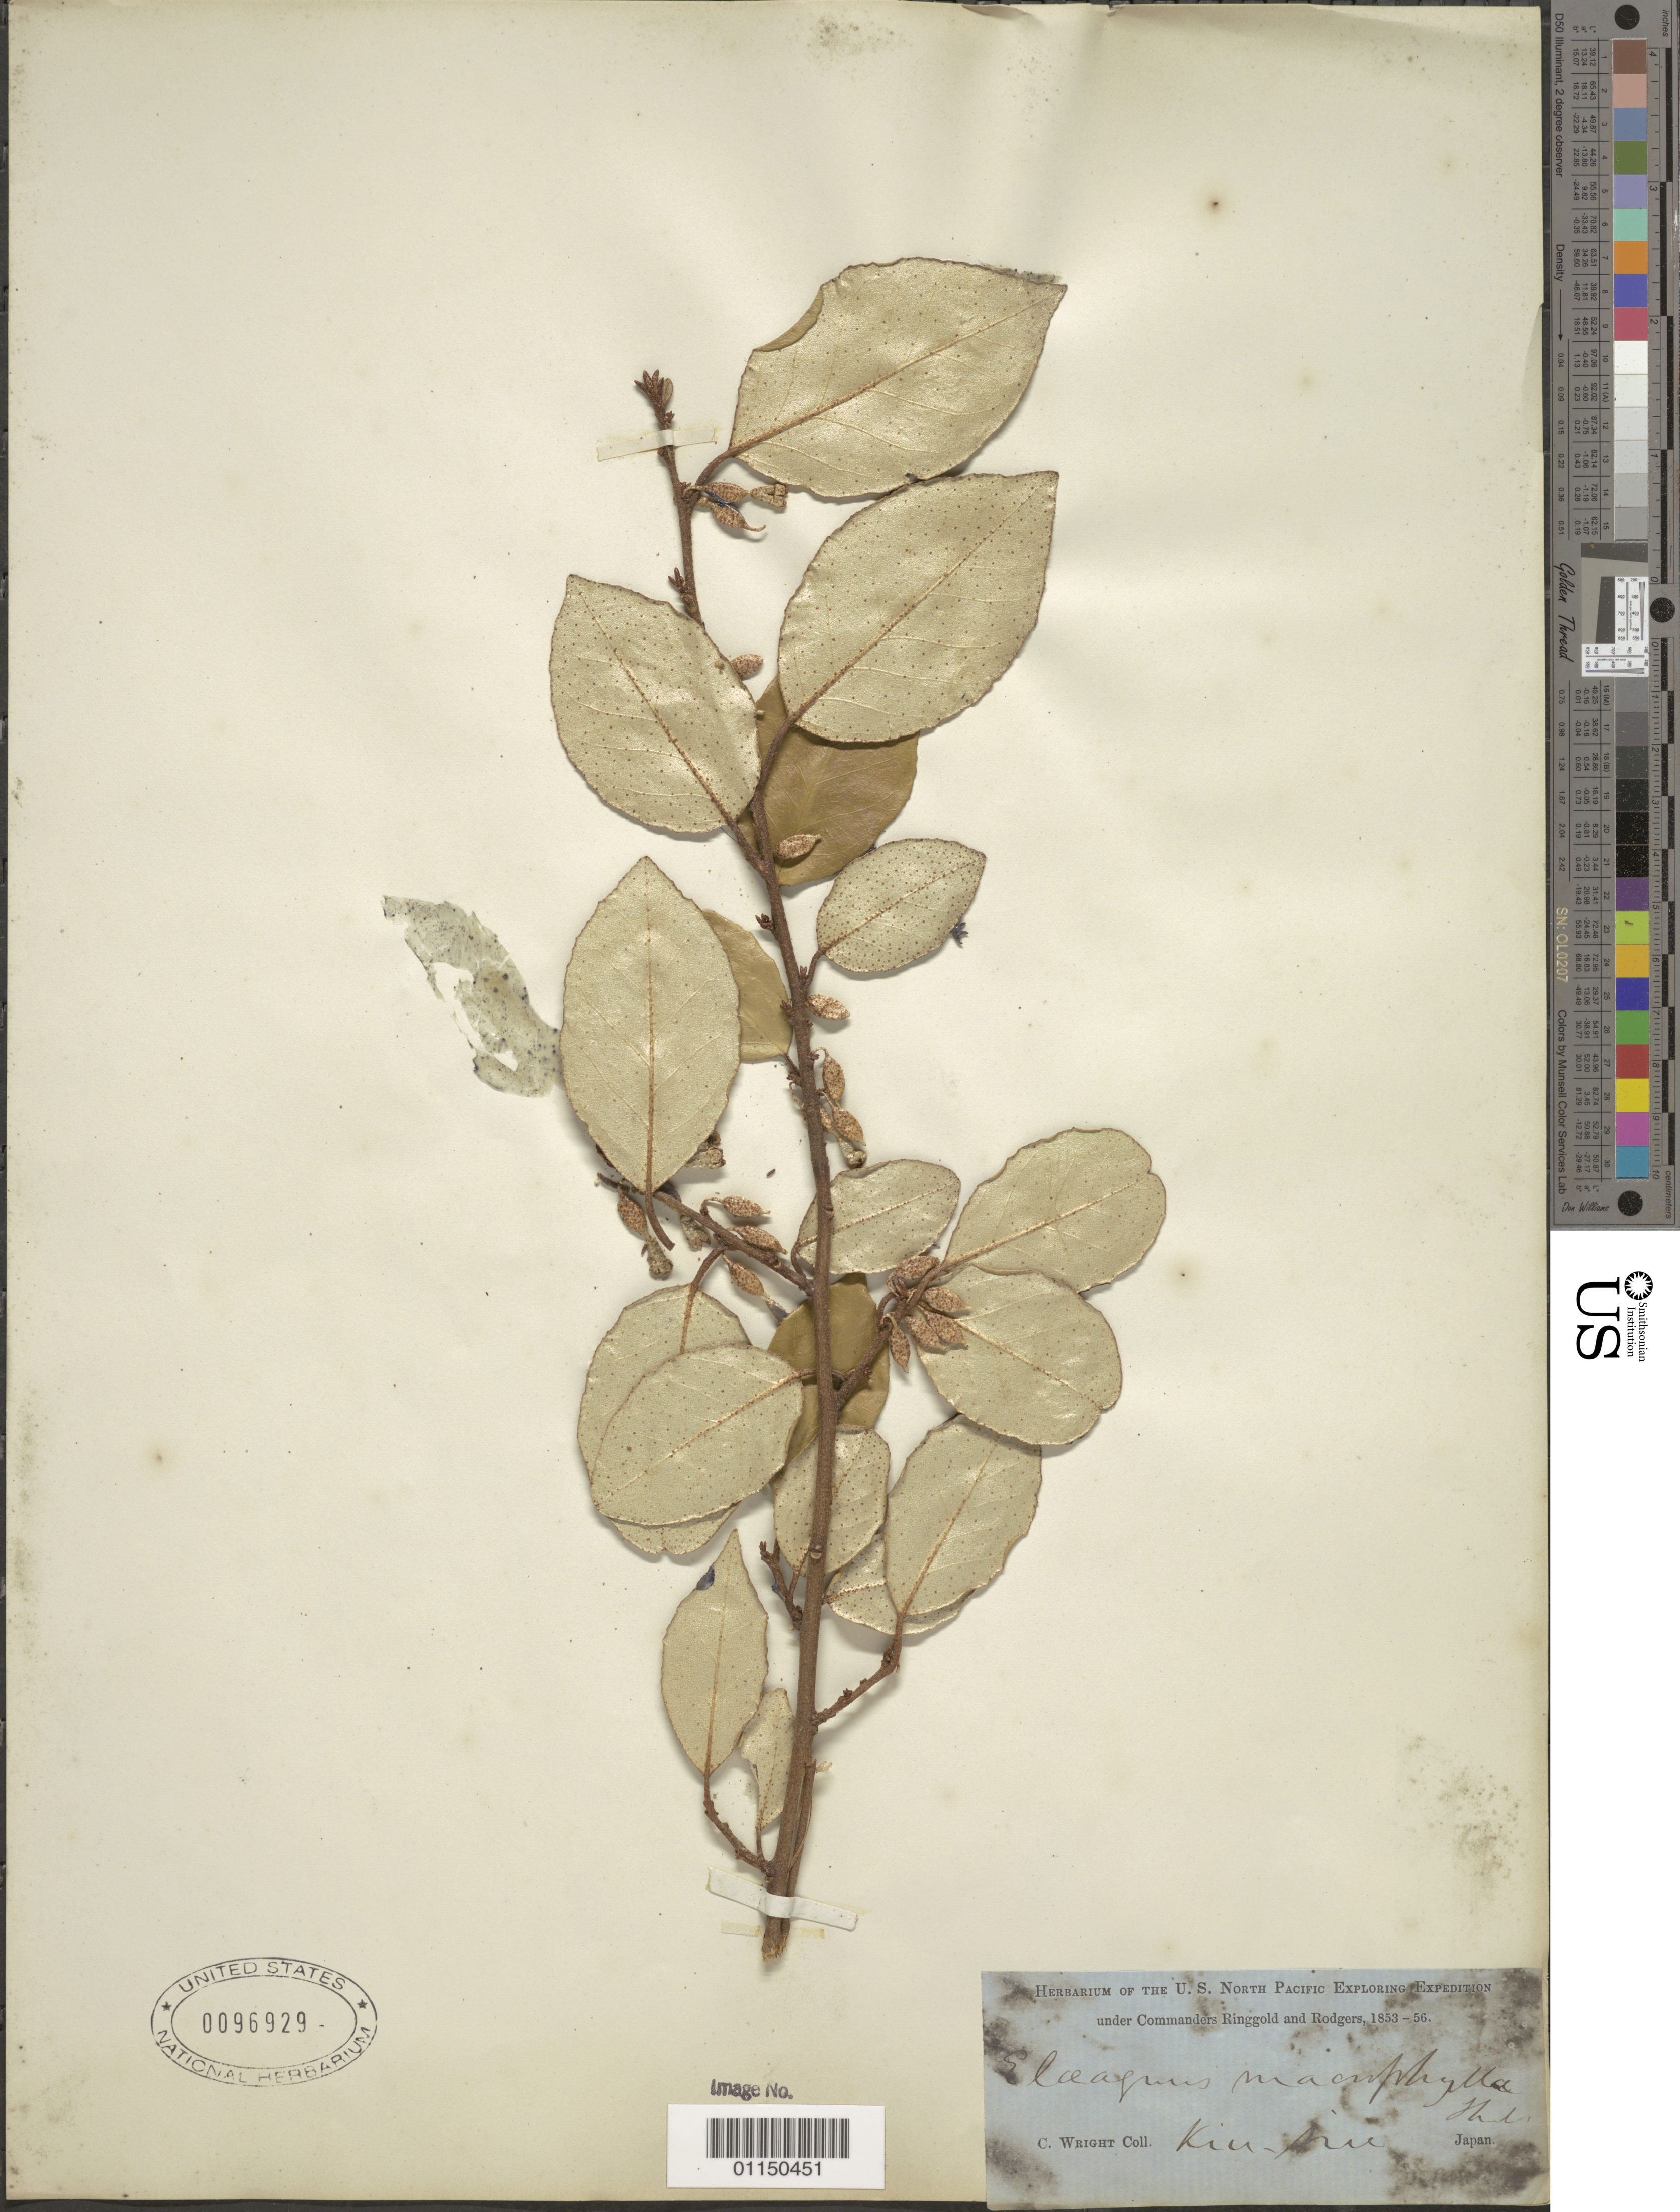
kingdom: Plantae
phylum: Tracheophyta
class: Magnoliopsida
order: Rosales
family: Elaeagnaceae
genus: Elaeagnus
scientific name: Elaeagnus macrophylla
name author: Thunb.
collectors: C. Wright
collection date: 1853/1856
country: Japan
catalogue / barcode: US 96929